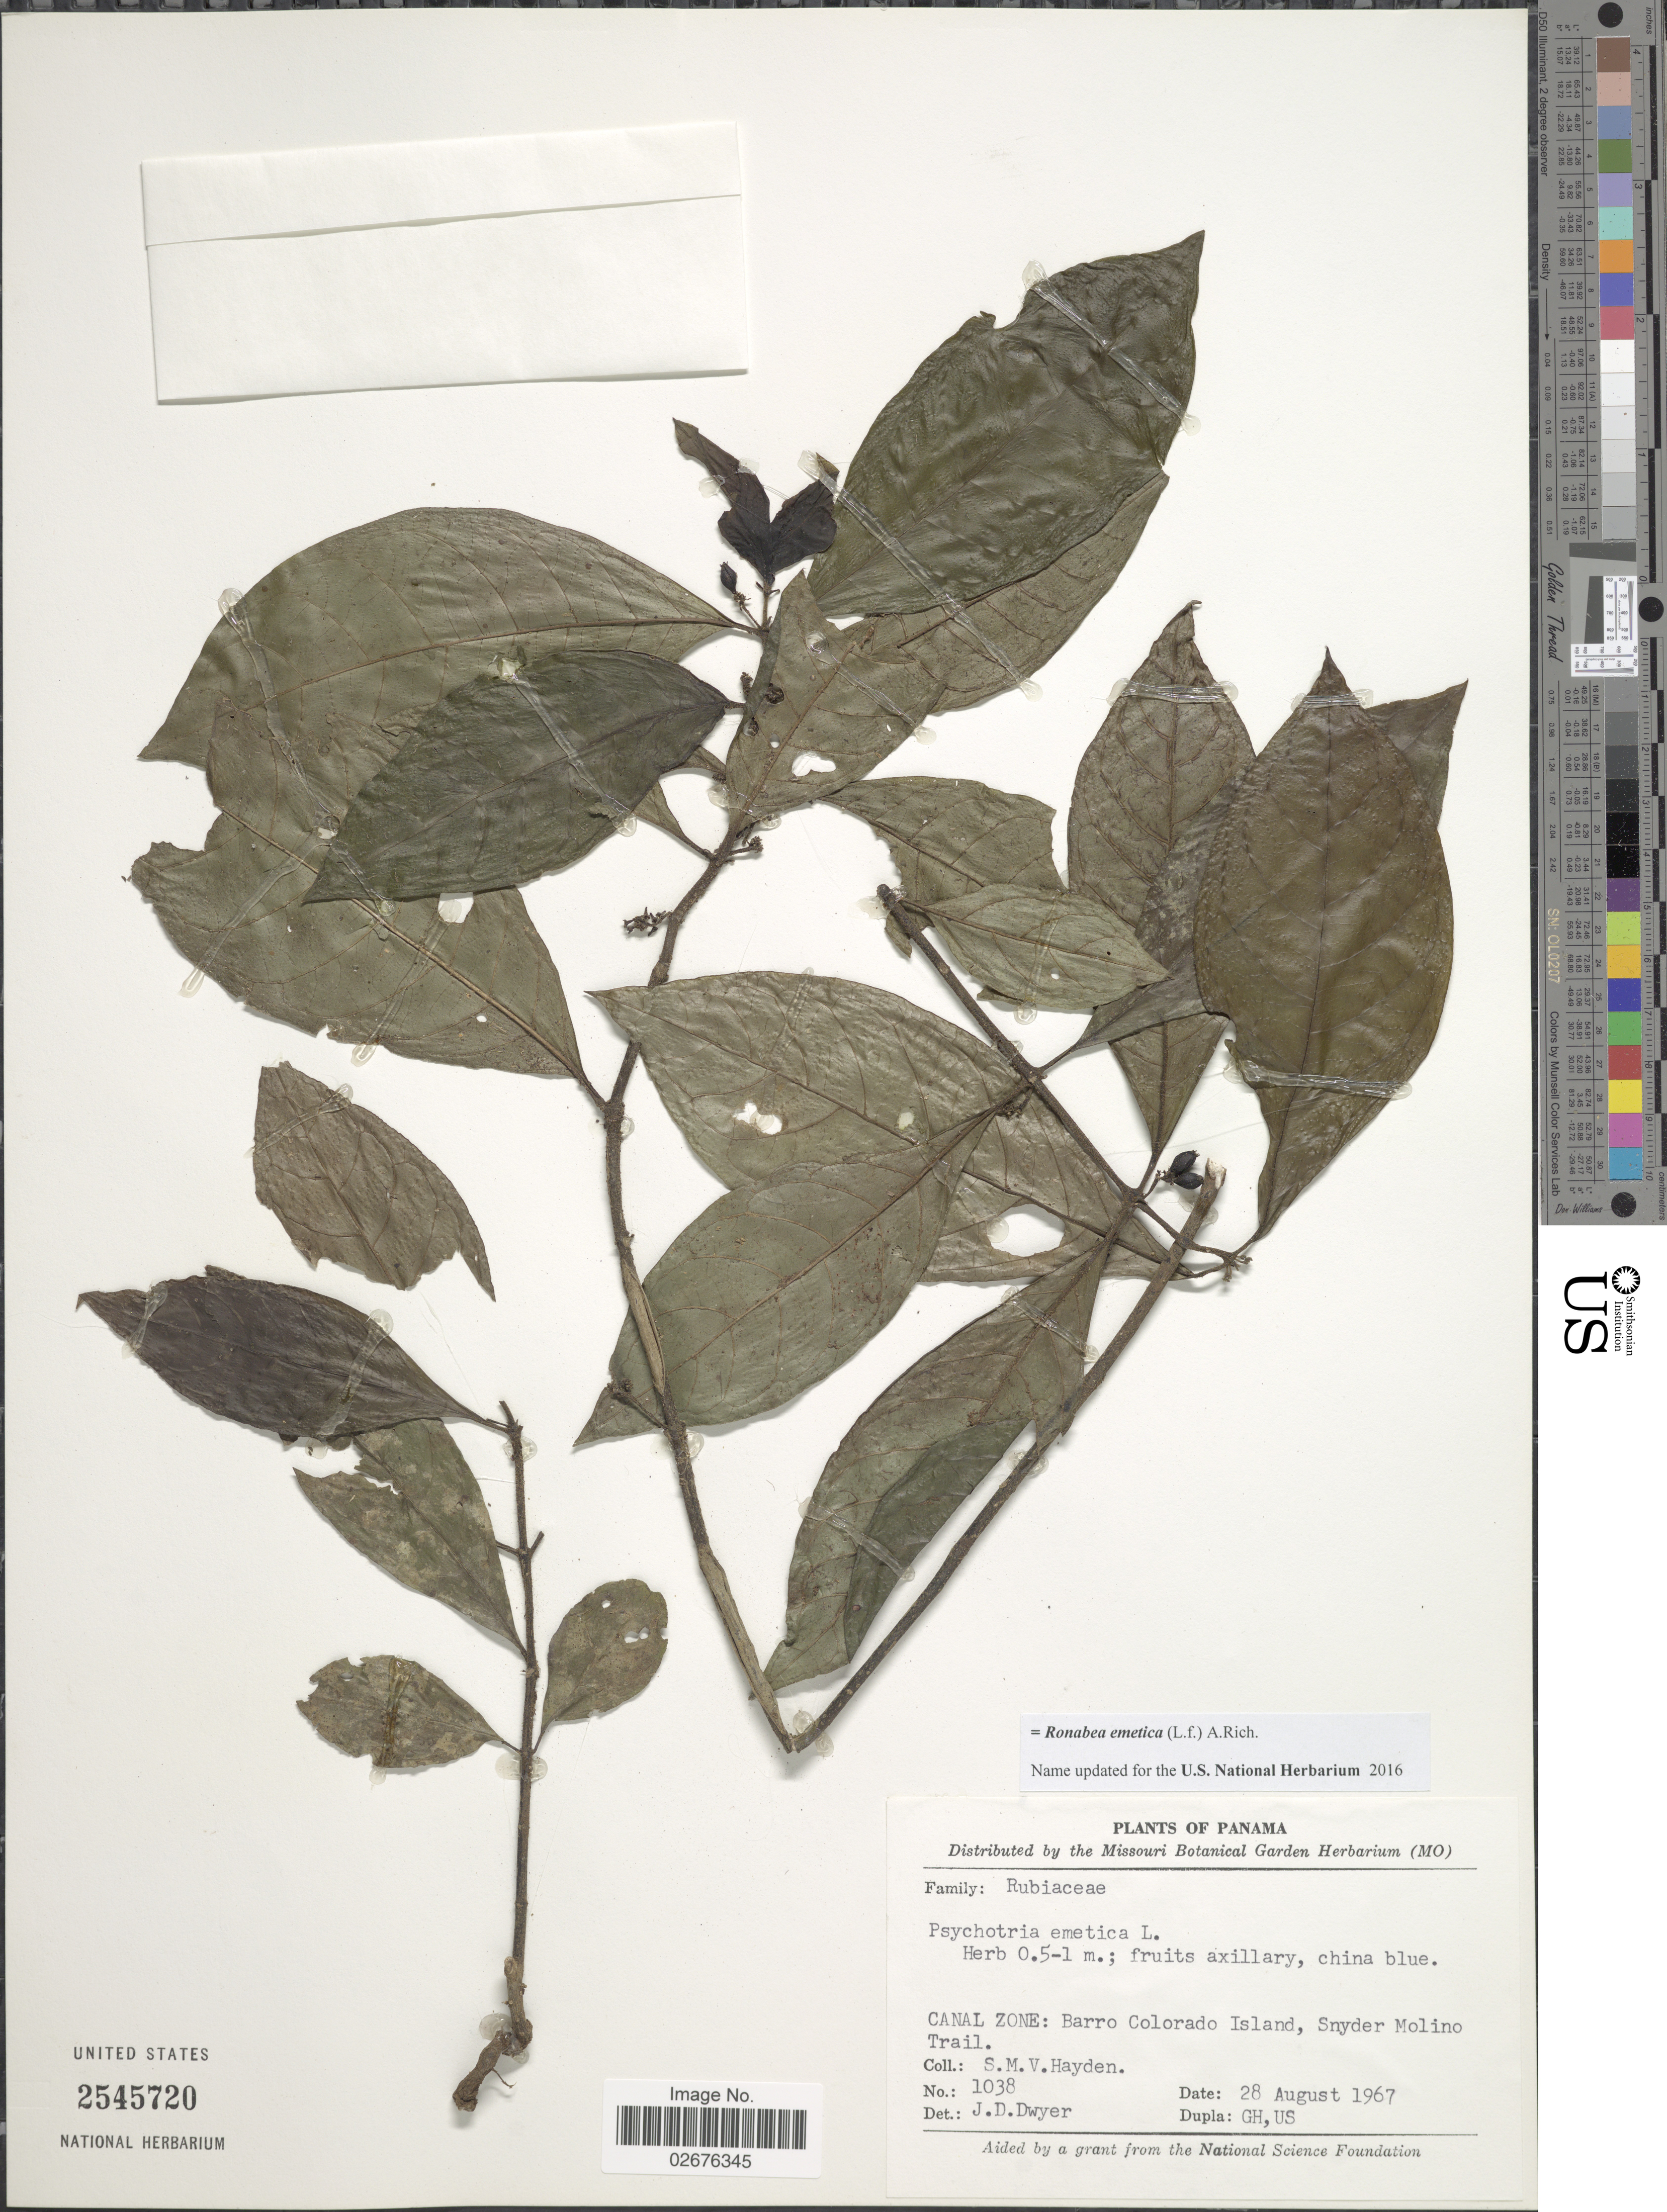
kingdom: Plantae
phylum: Tracheophyta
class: Magnoliopsida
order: Gentianales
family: Rubiaceae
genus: Ronabea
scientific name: Ronabea emetica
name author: (L. f.) A. Rich.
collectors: S. M. Hayden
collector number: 1038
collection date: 1967-08-28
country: Panama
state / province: Panamá Oeste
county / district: Canal Zone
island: Barro Colorado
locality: Canal Zone: Barro Colorado Island, Snyder Molino Trail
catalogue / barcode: US 2545720